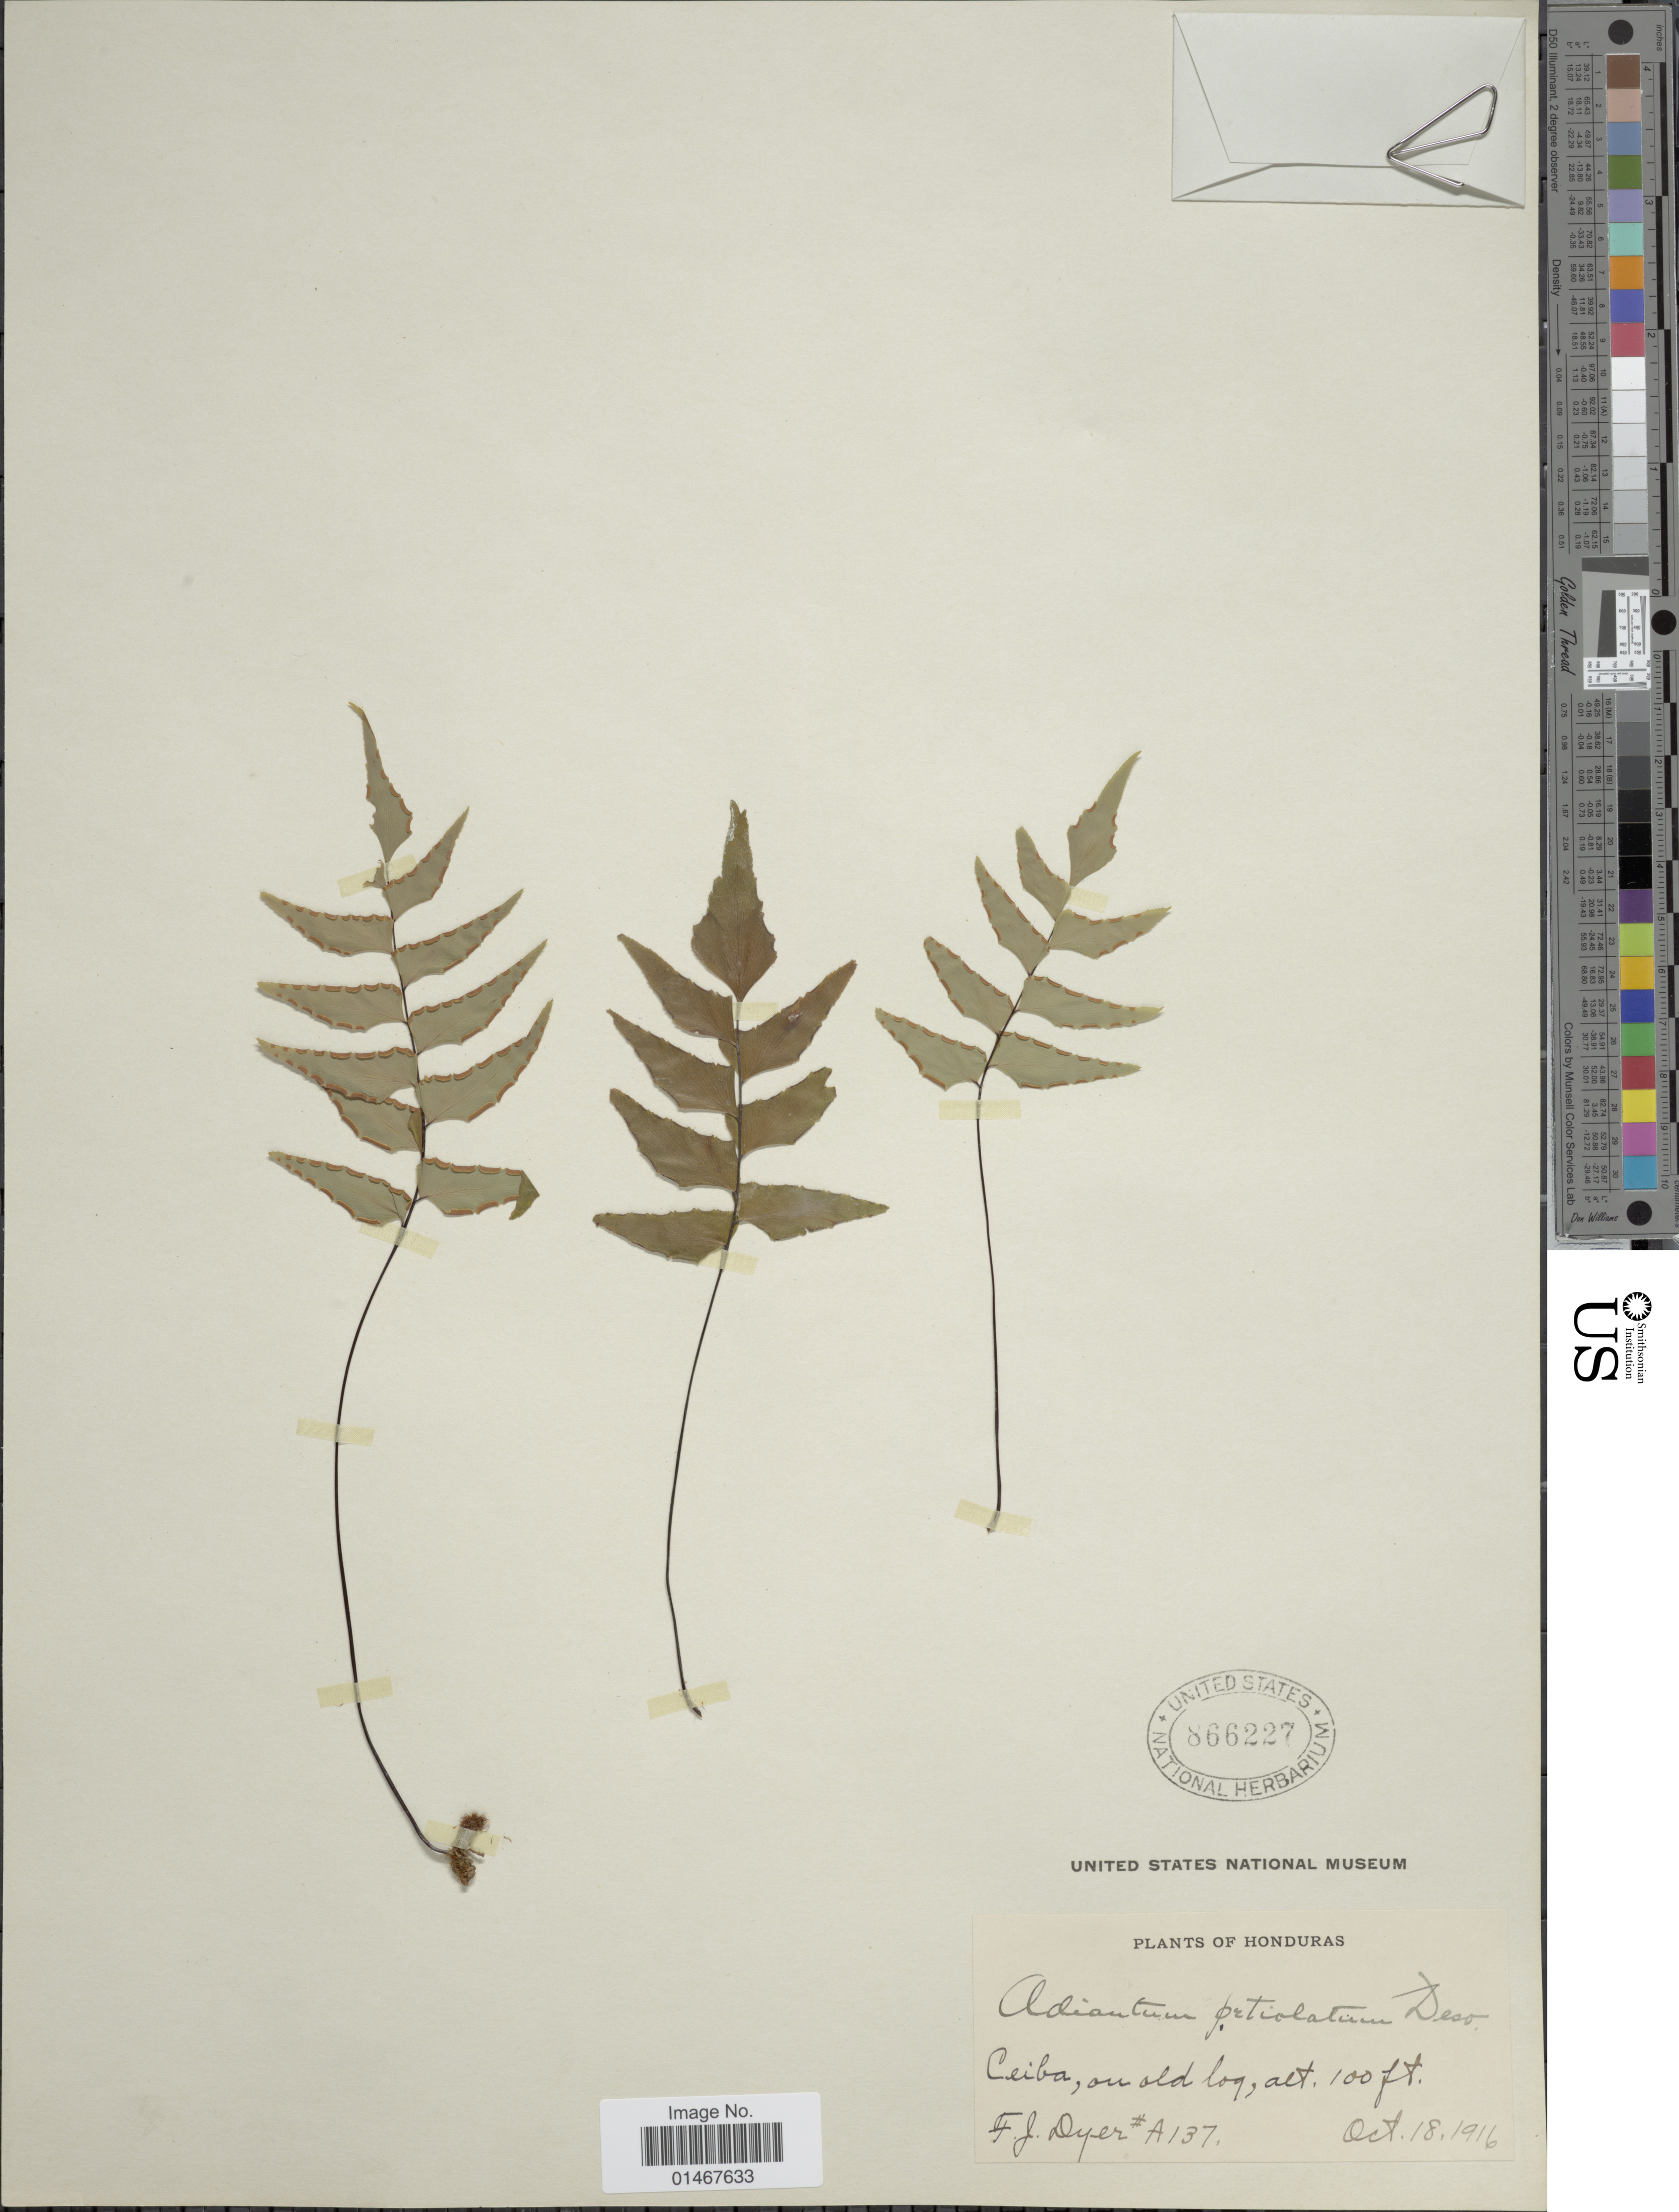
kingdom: Plantae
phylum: Tracheophyta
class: Polypodiopsida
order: Polypodiales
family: Pteridaceae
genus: Adiantum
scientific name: Adiantum petiolatum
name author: Desv.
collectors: F. J. Dyer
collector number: A 137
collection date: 1916-10-18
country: Honduras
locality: Ceiba, on old log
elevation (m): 30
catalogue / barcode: US 866227